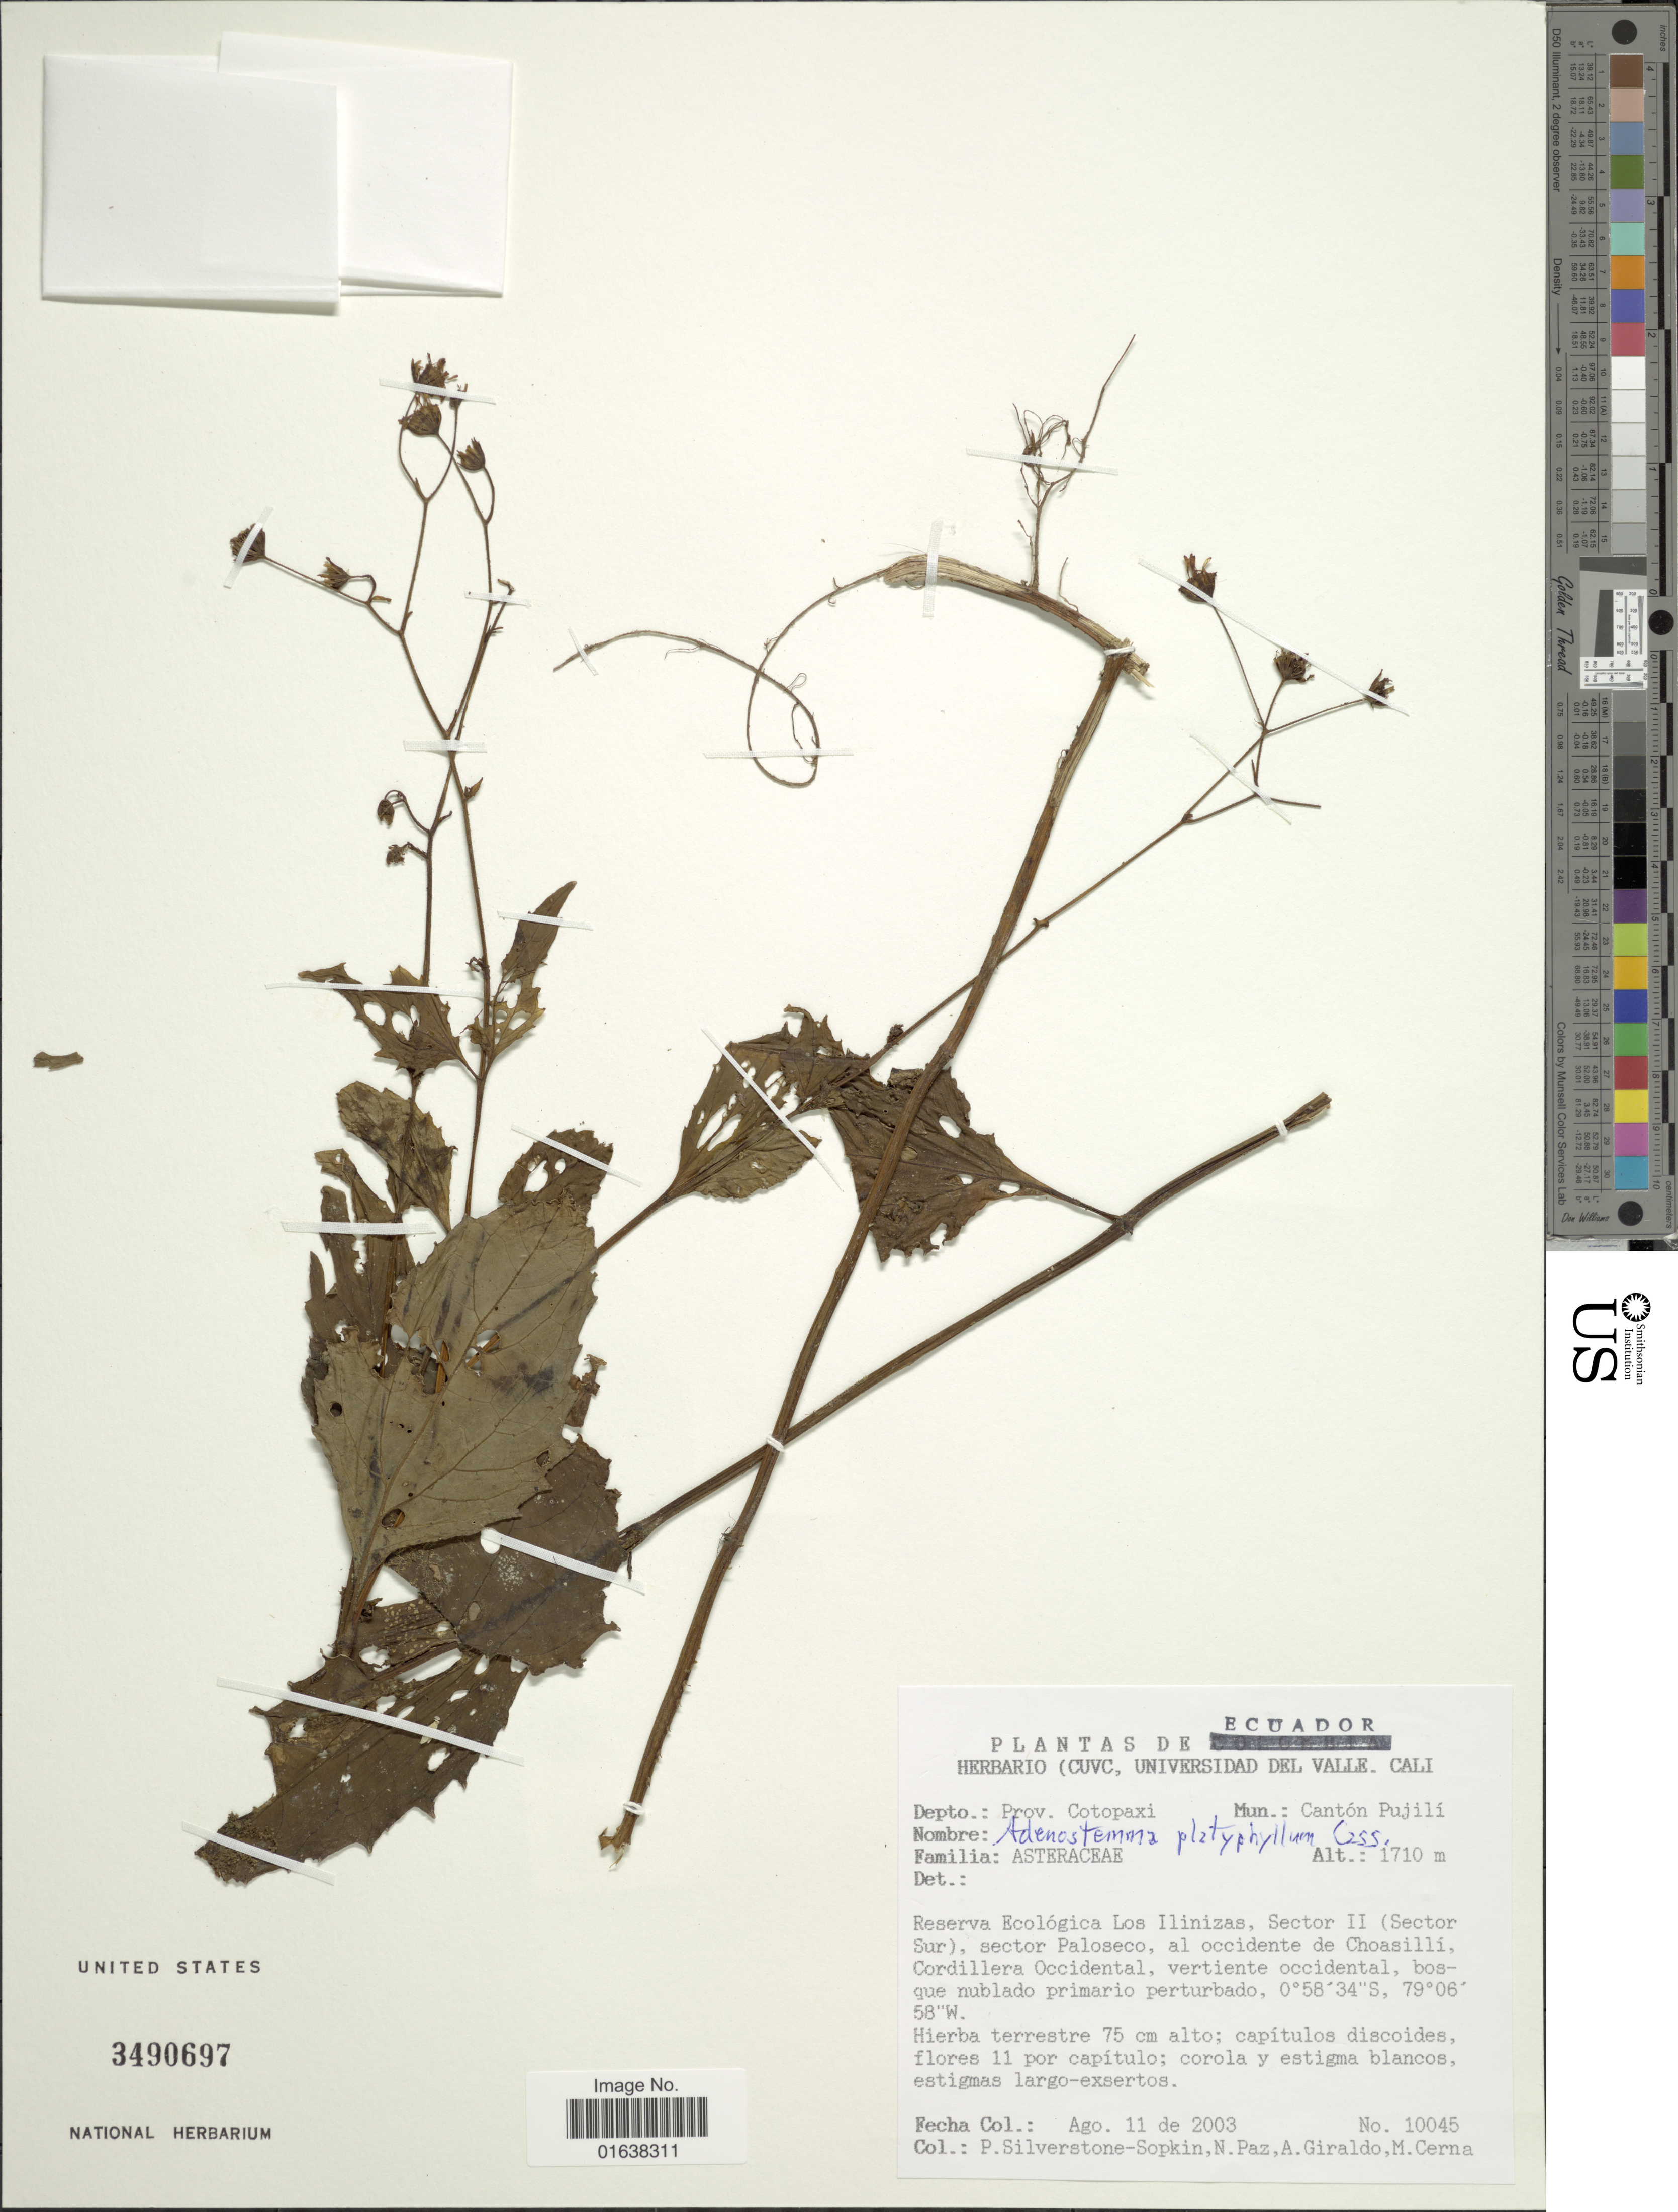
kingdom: Plantae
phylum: Tracheophyta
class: Magnoliopsida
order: Asterales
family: Asteraceae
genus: Adenostemma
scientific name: Adenostemma zakii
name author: R.M. King & H. Rob.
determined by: Dosil Hiriart, Florencia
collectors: P. A. Silverstone-Sopkin, N. Paz, A. Giraldo & M. Cerna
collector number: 10045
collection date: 2003-08-11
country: Ecuador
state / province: Cotopaxi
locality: Ecuador. Depto.: Prov. Cotopaxi. Mun.: Canton Pujuli. Reserva Ecologica Los Ilinizas, Sector II (Sector Sur), sector Paloseco, al occidente de Choasilli, Cordillera Occidental, vertiente occidental, bosque nublado primario perturbado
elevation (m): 1710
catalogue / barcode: US 3490697